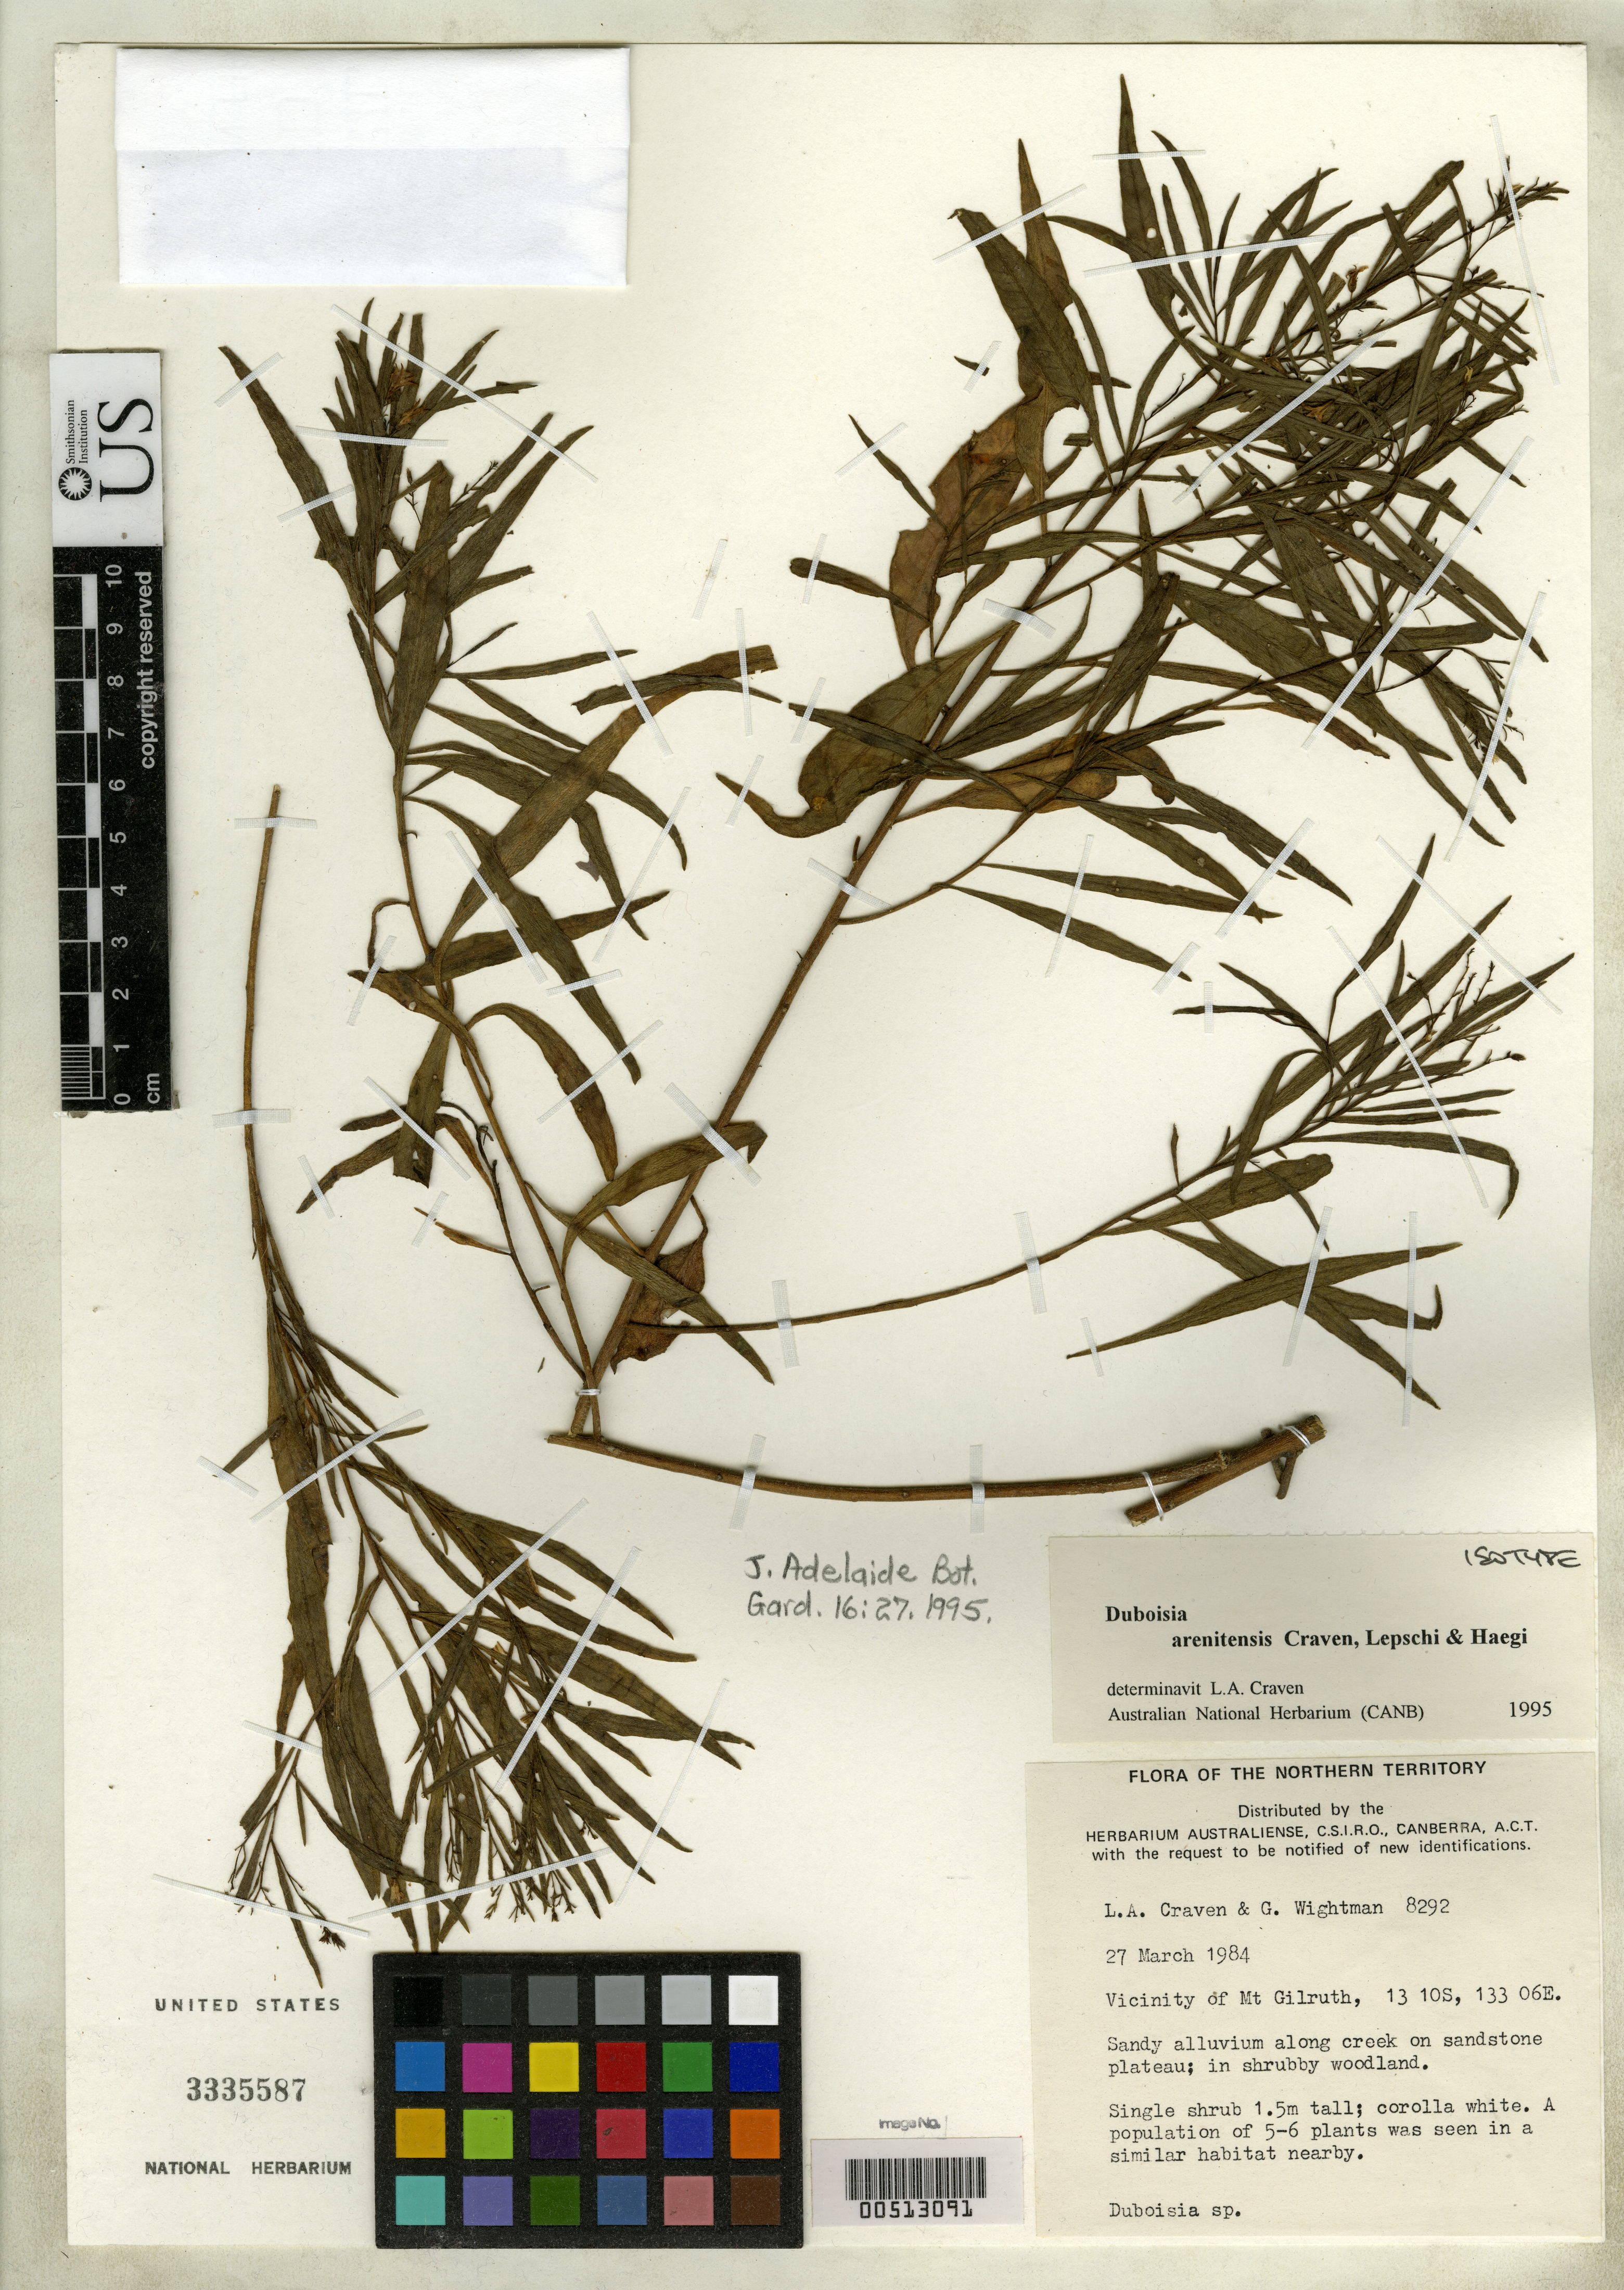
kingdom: Plantae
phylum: Tracheophyta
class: Magnoliopsida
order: Solanales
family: Solanaceae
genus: Duboisia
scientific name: Duboisia arenitensis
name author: Craven et al.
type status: Isotype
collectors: L. A. Craven & G. Wightman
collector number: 8292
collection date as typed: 27 Mar 1984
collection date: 1984-03-27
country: Australia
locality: Vicinity of Mt. Gilruth.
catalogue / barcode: US 3335587